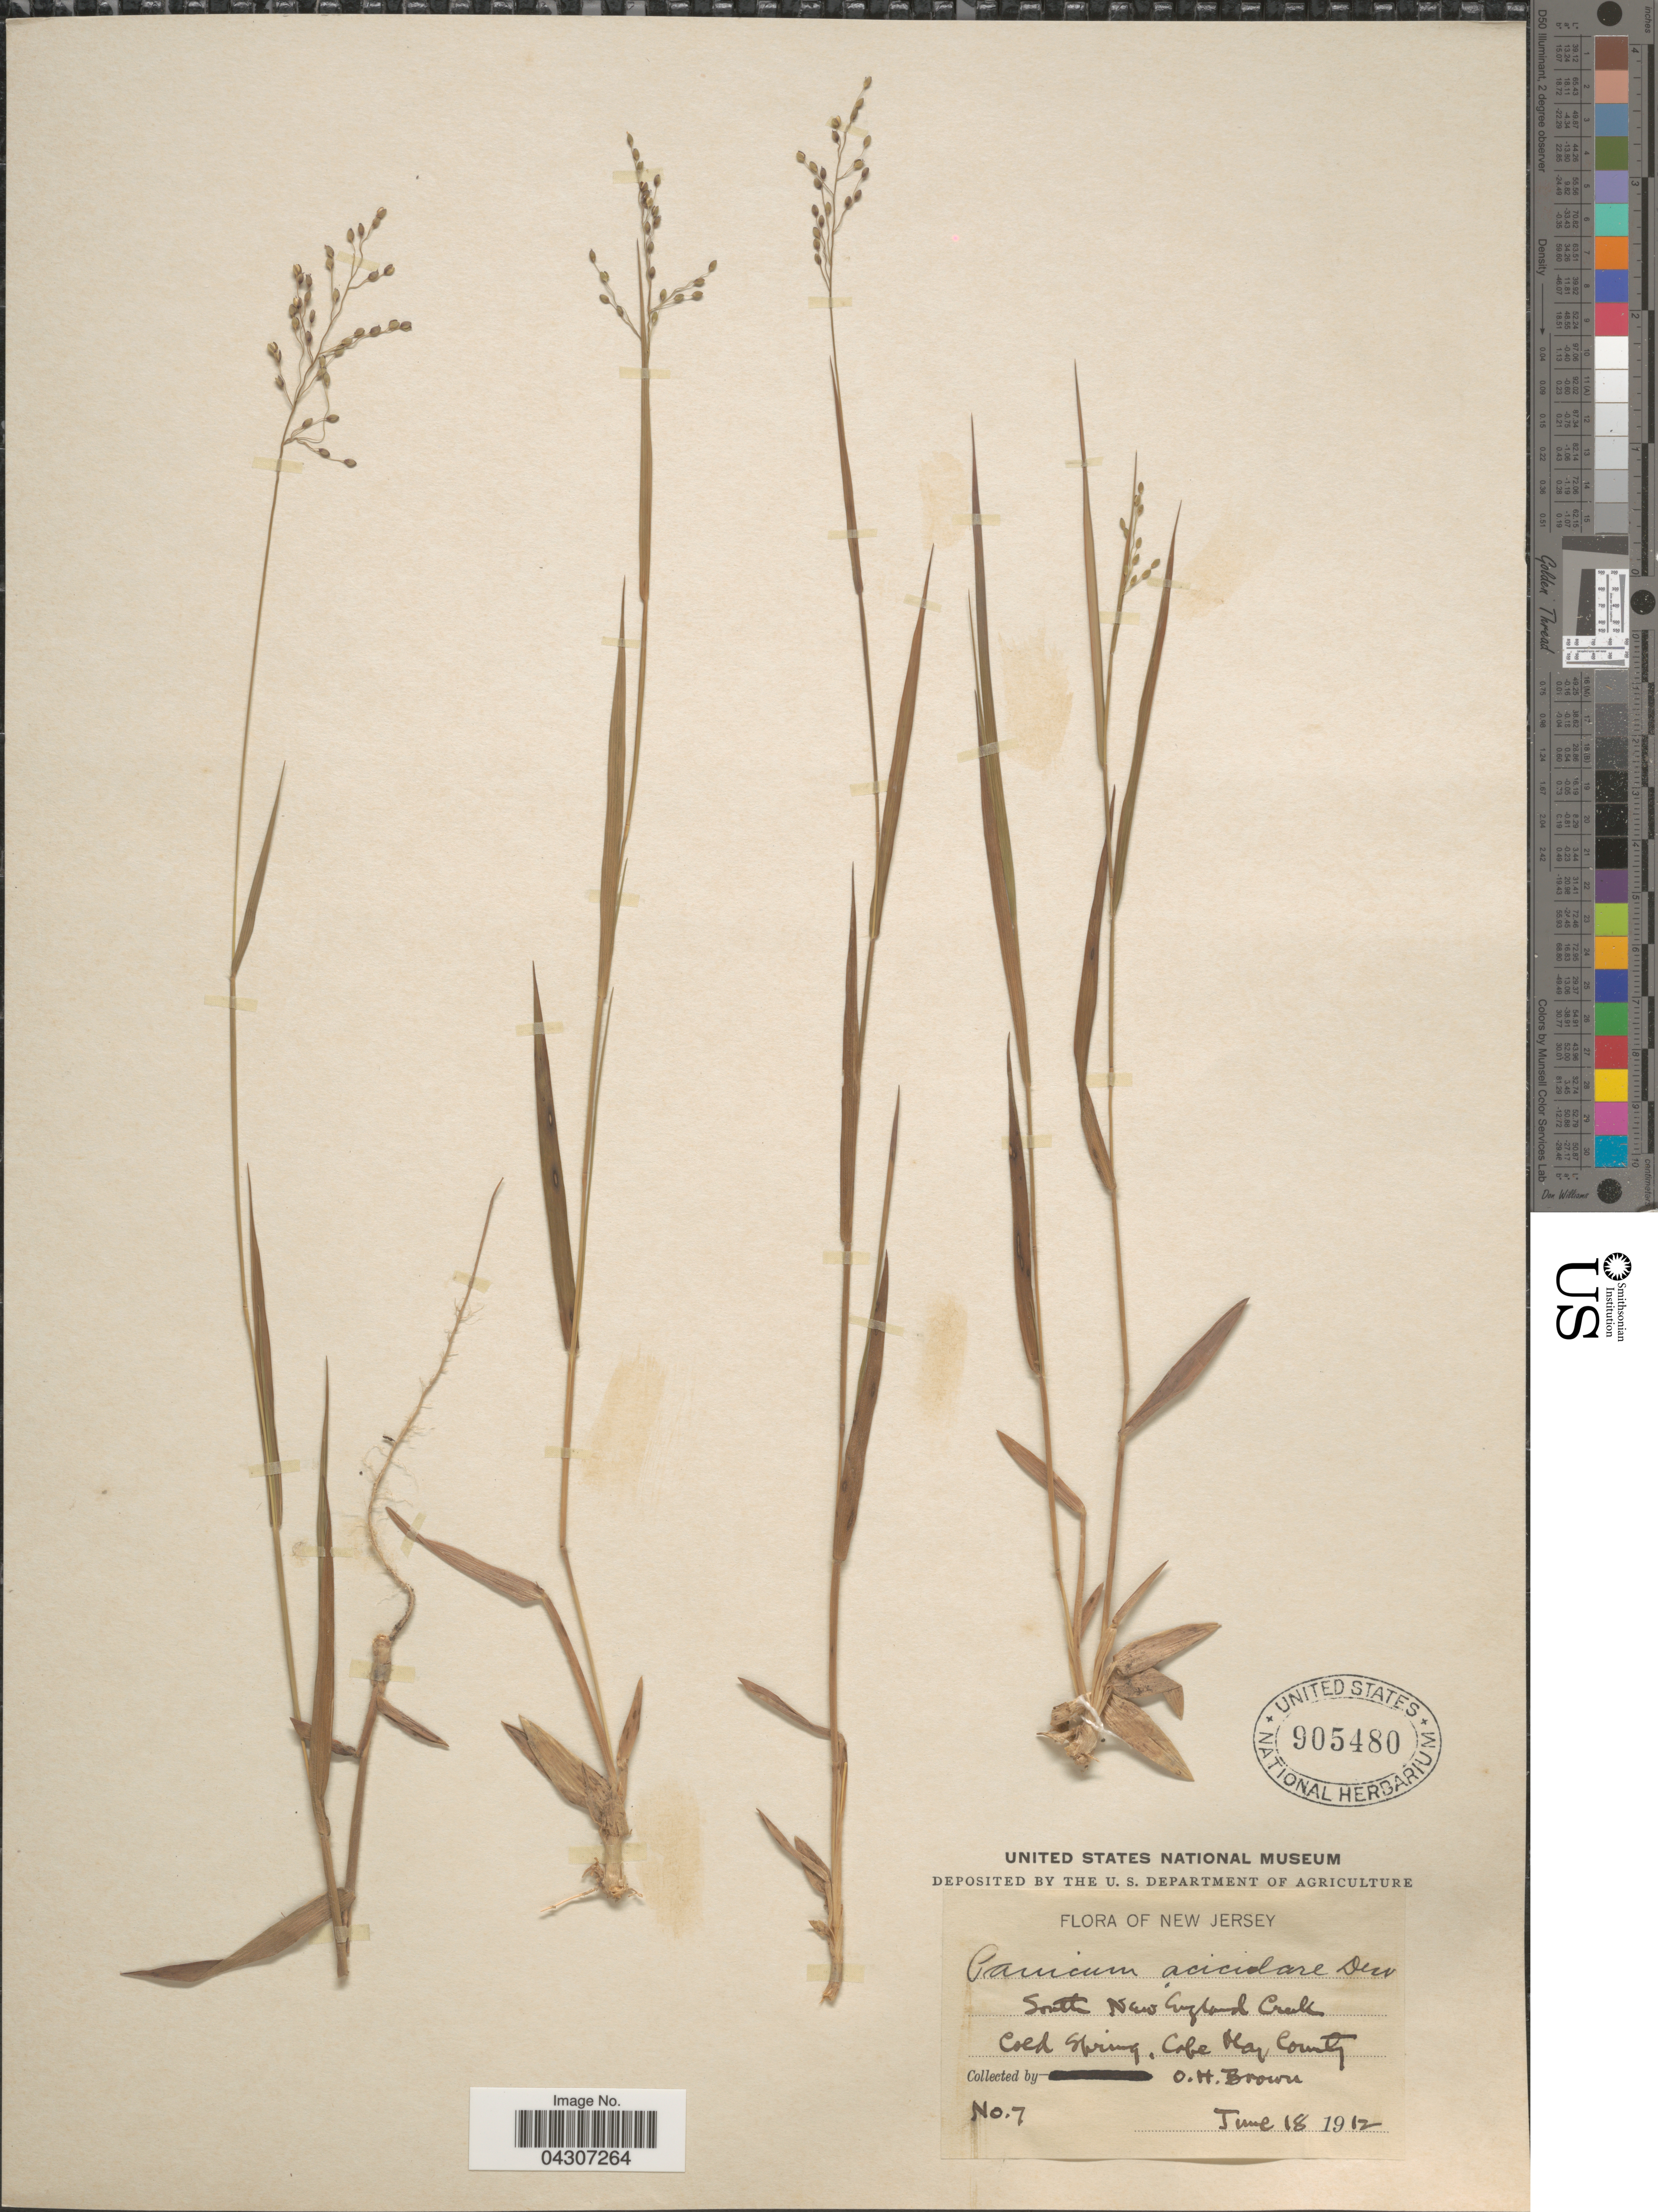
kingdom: Plantae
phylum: Tracheophyta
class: Liliopsida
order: Poales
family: Poaceae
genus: Dichanthelium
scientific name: Dichanthelium aciculare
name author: (Desv. ex Poir.) Gould & C.A. Clark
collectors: O. Brown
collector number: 7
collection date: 1912-06-18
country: United States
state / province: New Jersey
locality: South New England Creek. Cold Spring, Cape May County.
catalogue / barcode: US 905480